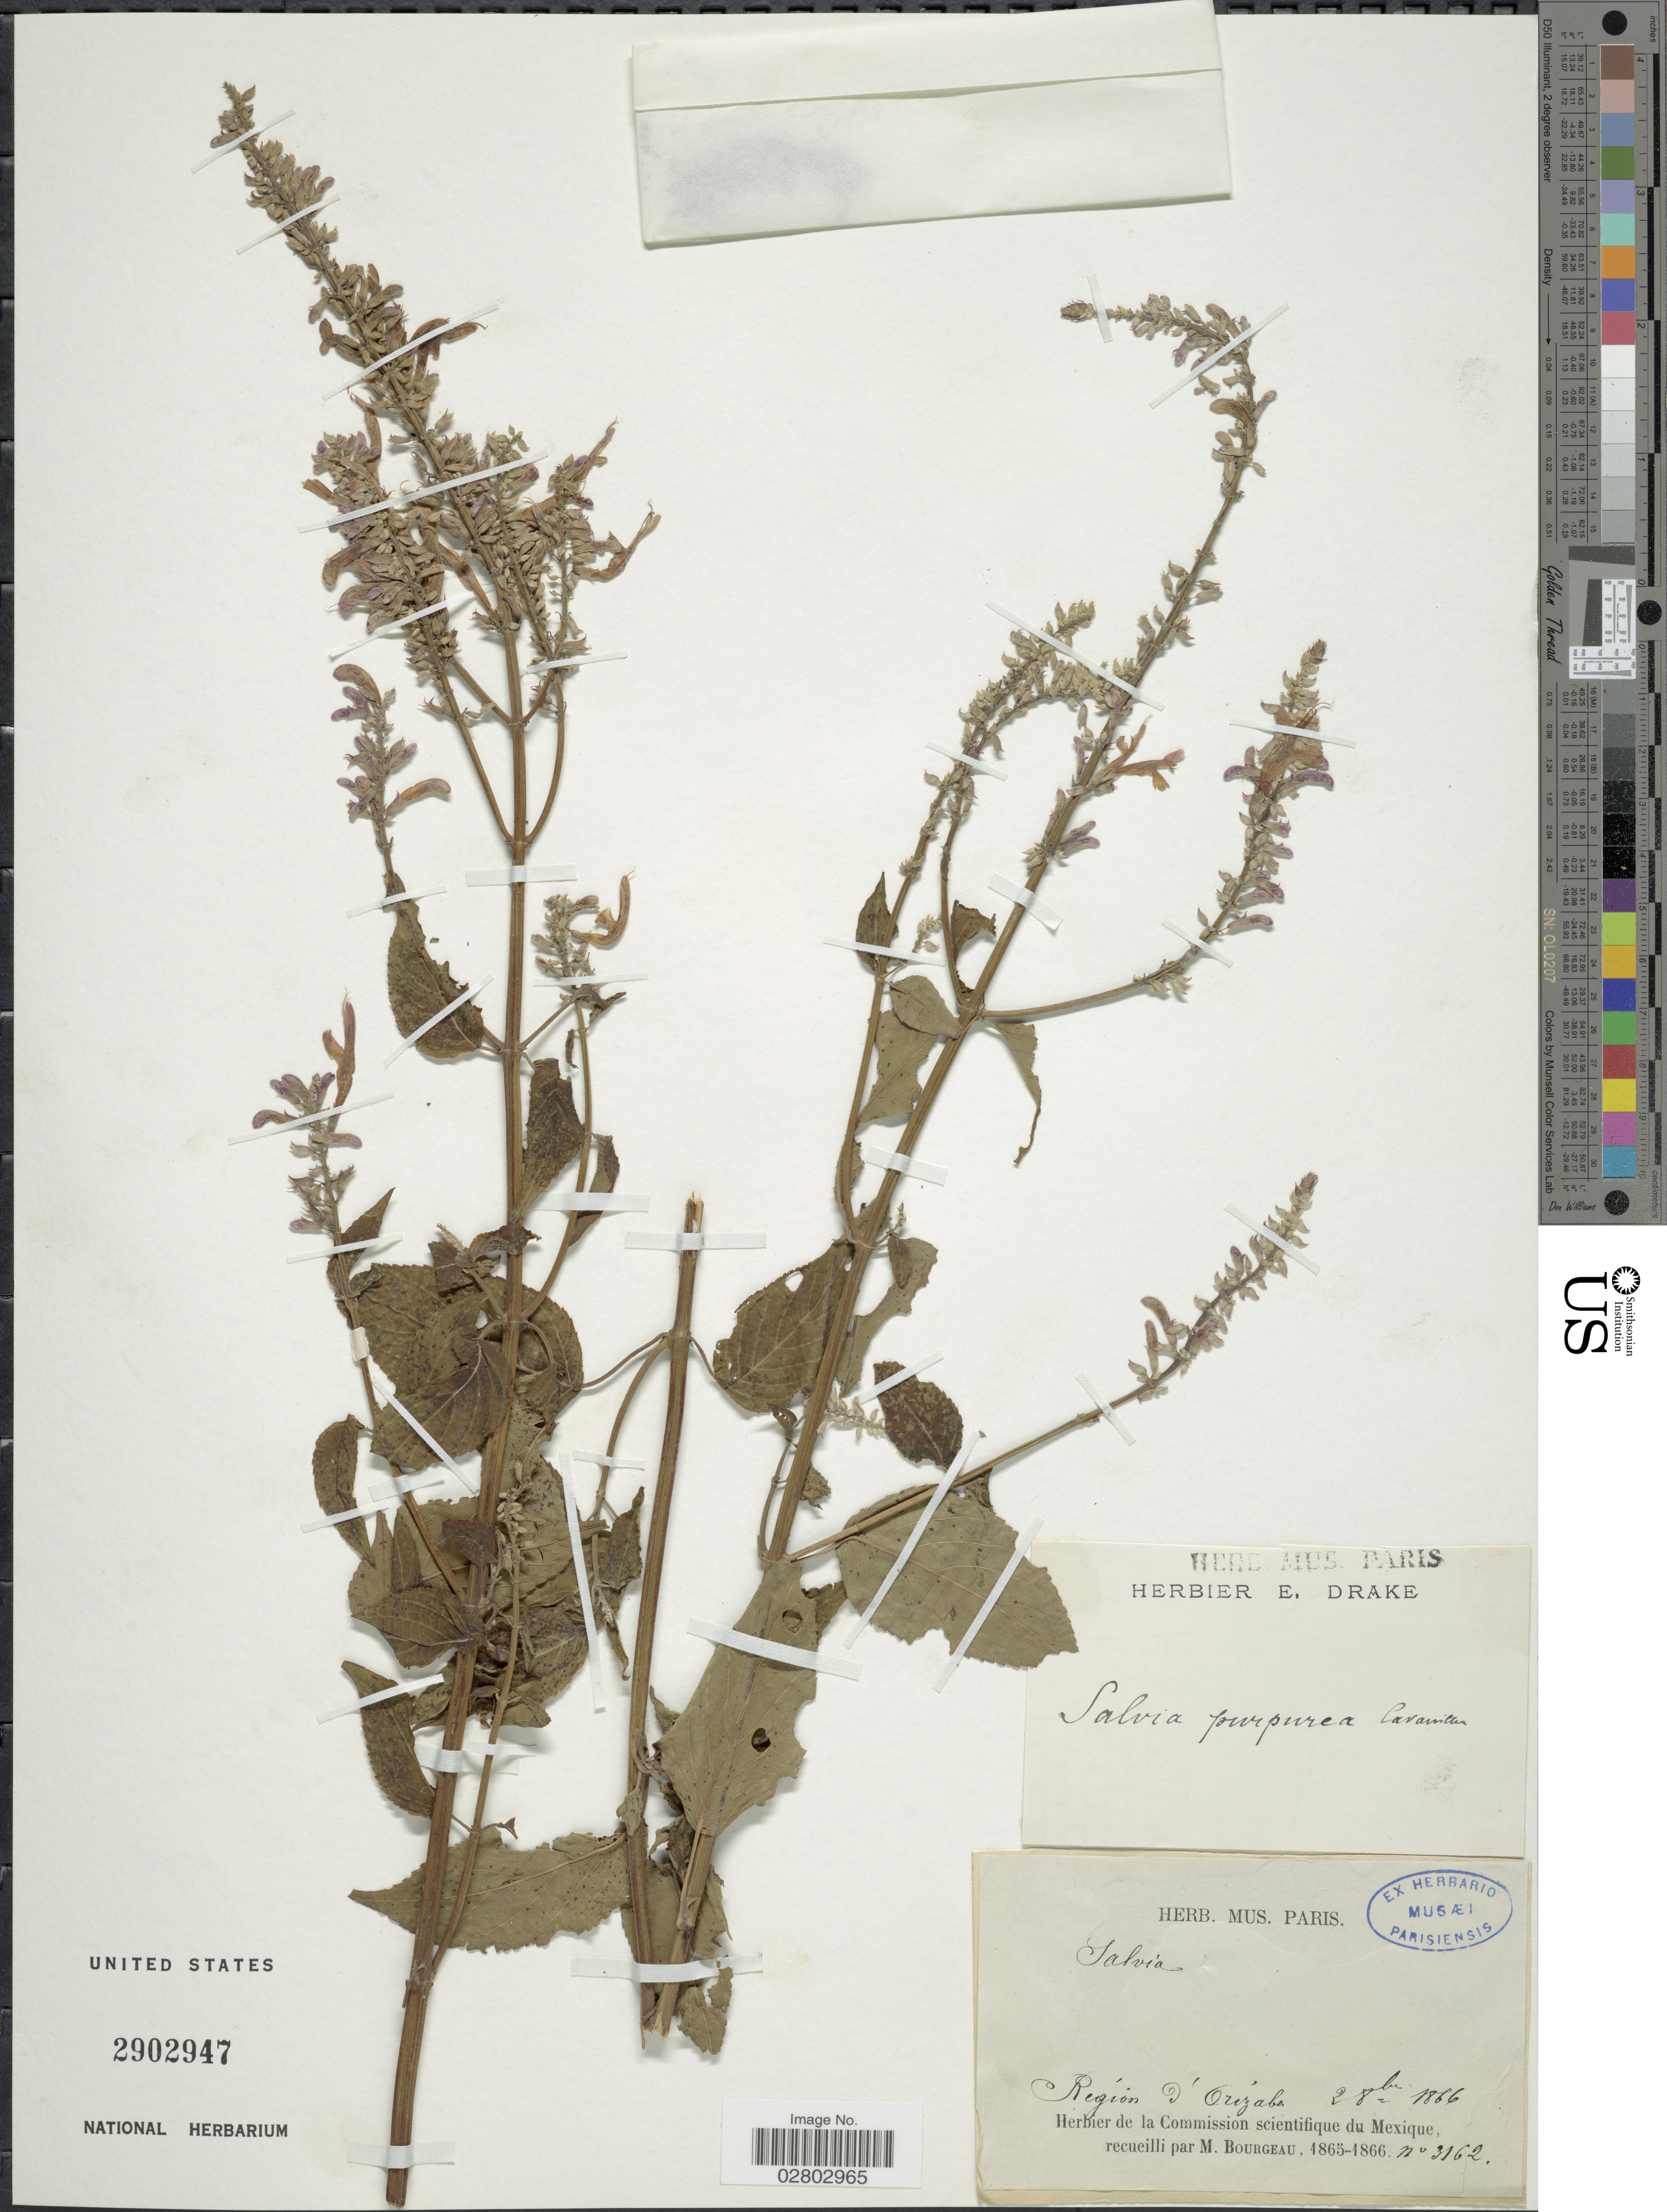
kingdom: Plantae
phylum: Tracheophyta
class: Magnoliopsida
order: Lamiales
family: Lamiaceae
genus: Salvia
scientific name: Salvia purpurea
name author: Cav.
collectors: M. Bourgeau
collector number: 3162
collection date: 1866-10-02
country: Mexico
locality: Regíon d'Orizaba.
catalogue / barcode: US 2902947